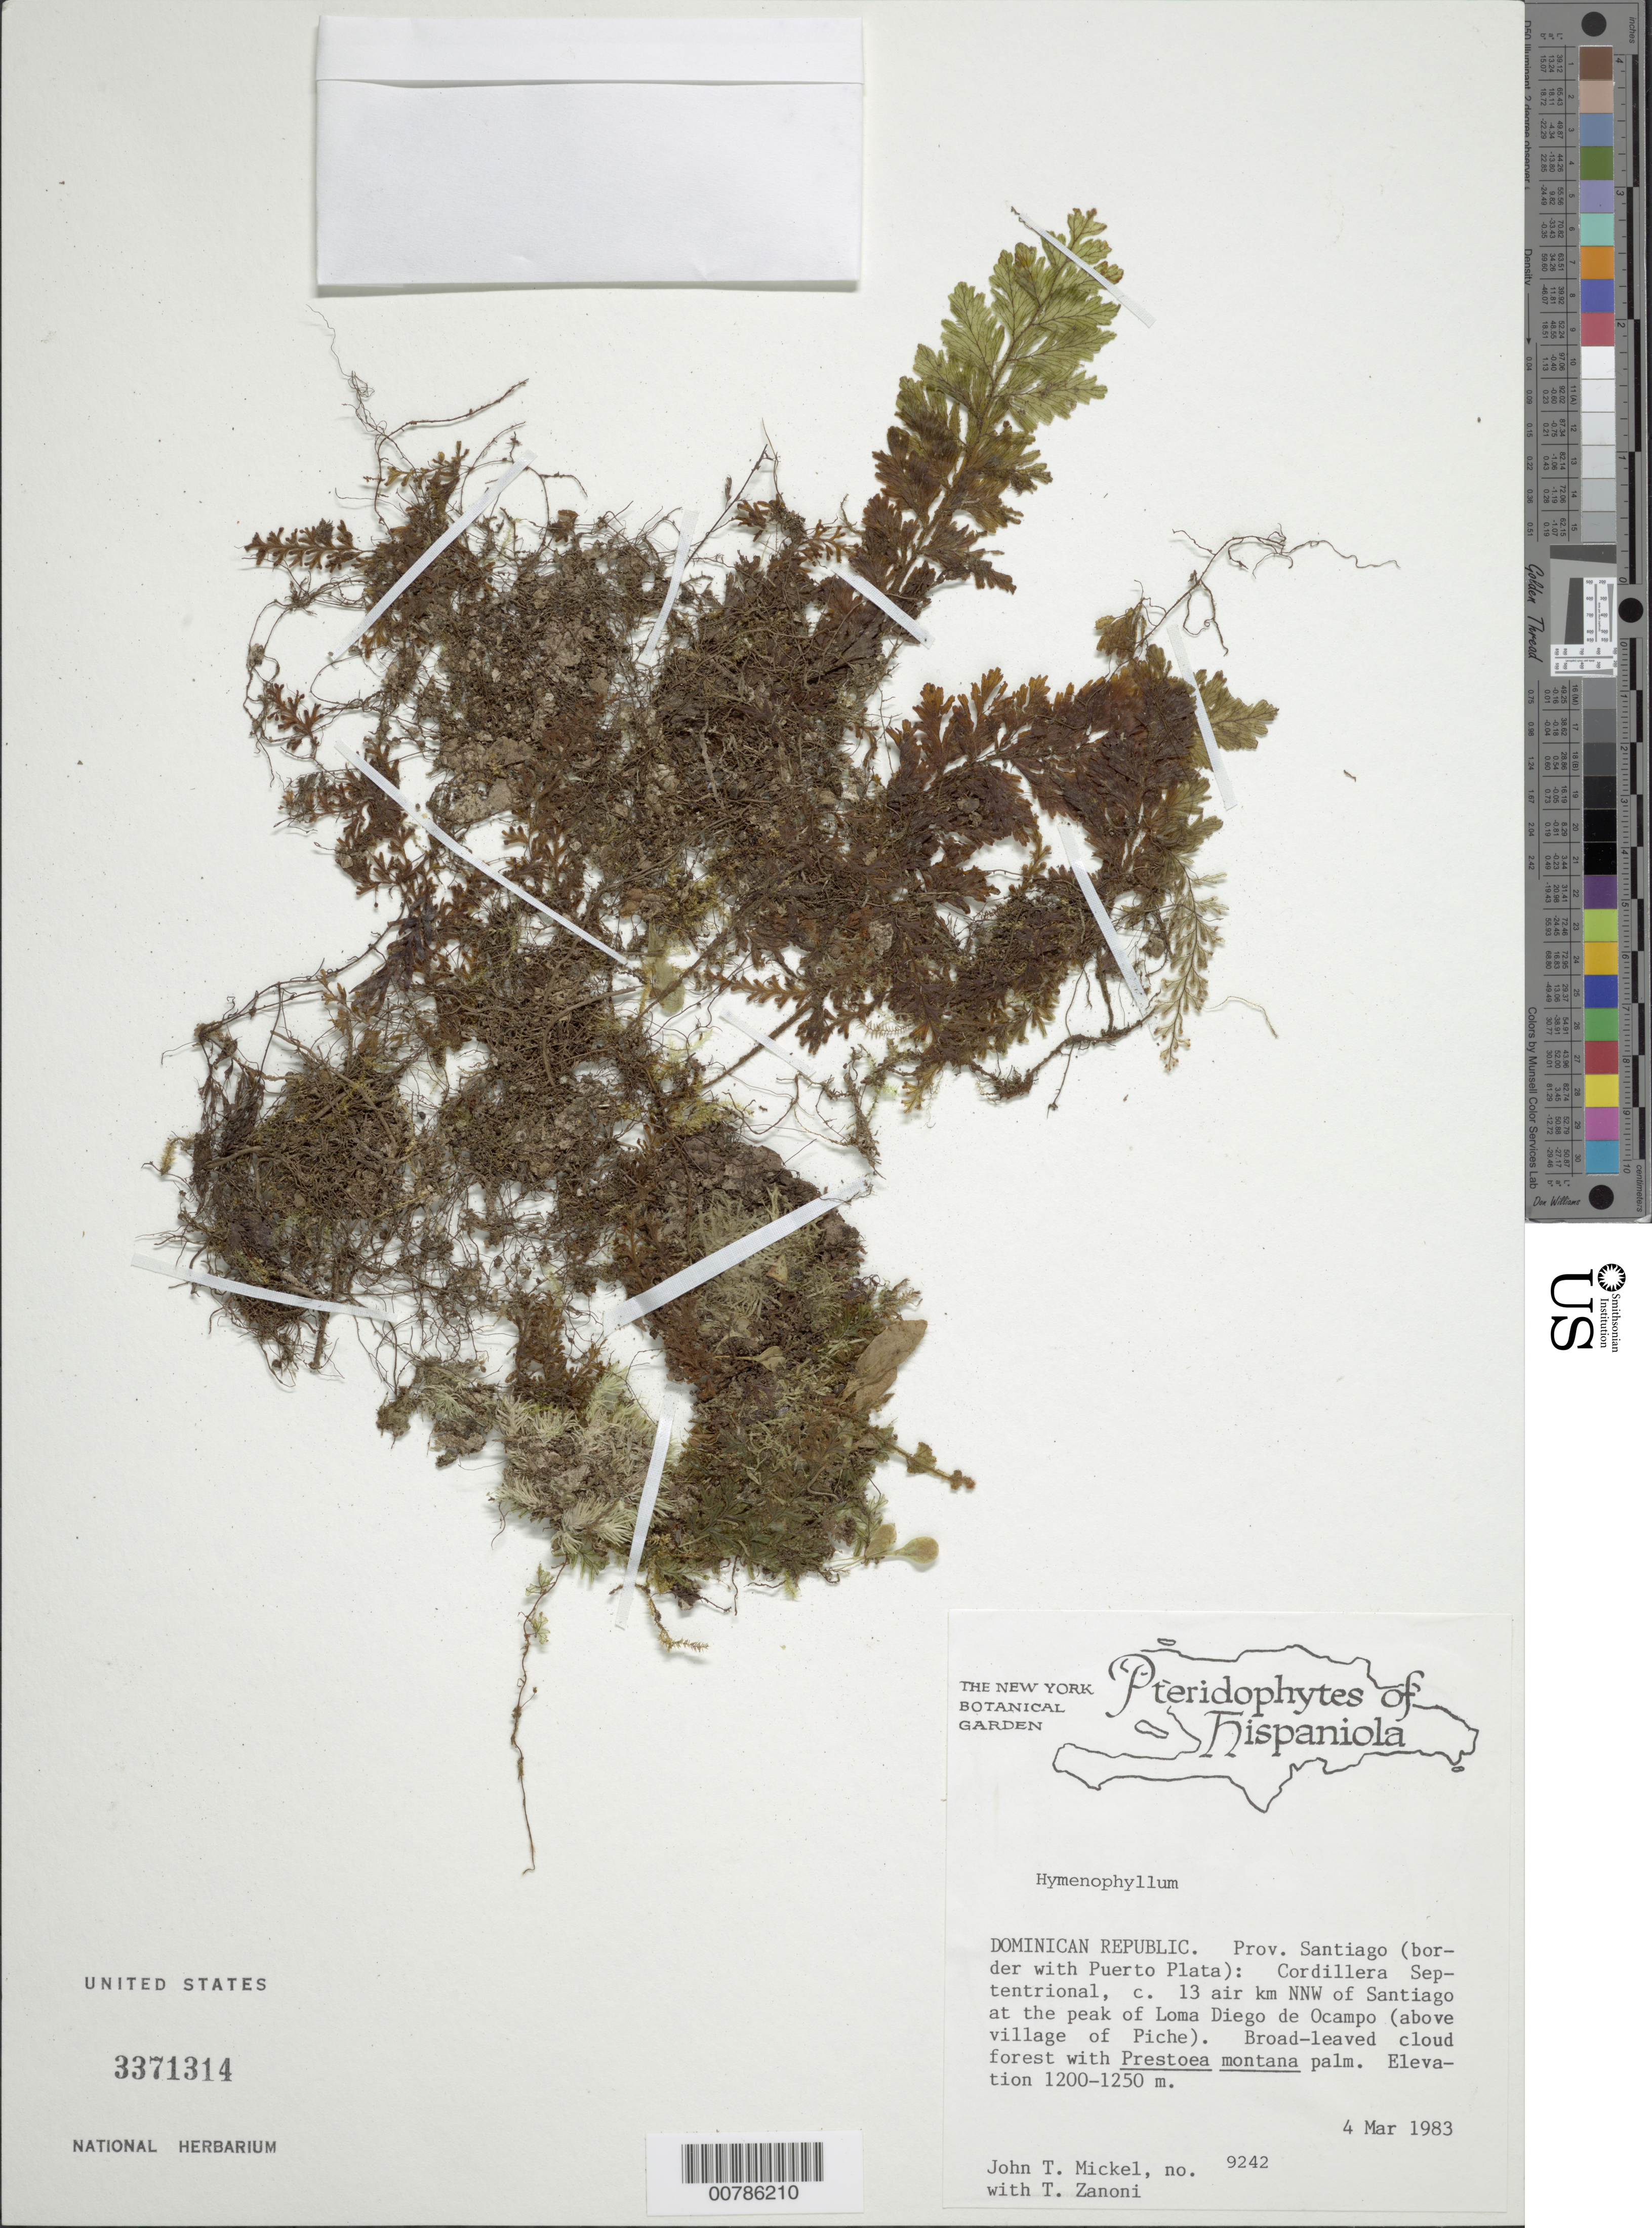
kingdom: Plantae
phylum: Tracheophyta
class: Polypodiopsida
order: Hymenophyllales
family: Hymenophyllaceae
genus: Hymenophyllum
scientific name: Hymenophyllum sp.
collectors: J. T. Mickel, T. Mickel, M. Mejia & J. Pimentel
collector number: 9242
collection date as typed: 04 Mar 1983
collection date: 1983-03-04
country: Dominican Republic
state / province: Santiago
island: Hispaniola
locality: Cordillera Septentrional, 13 air km NNW of Santiago at peak of Loma Diego de Ocampo (above village of Piche)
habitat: Broad-leaved cloud forest with Prestoea montana palm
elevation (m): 1200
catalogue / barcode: US 3371314